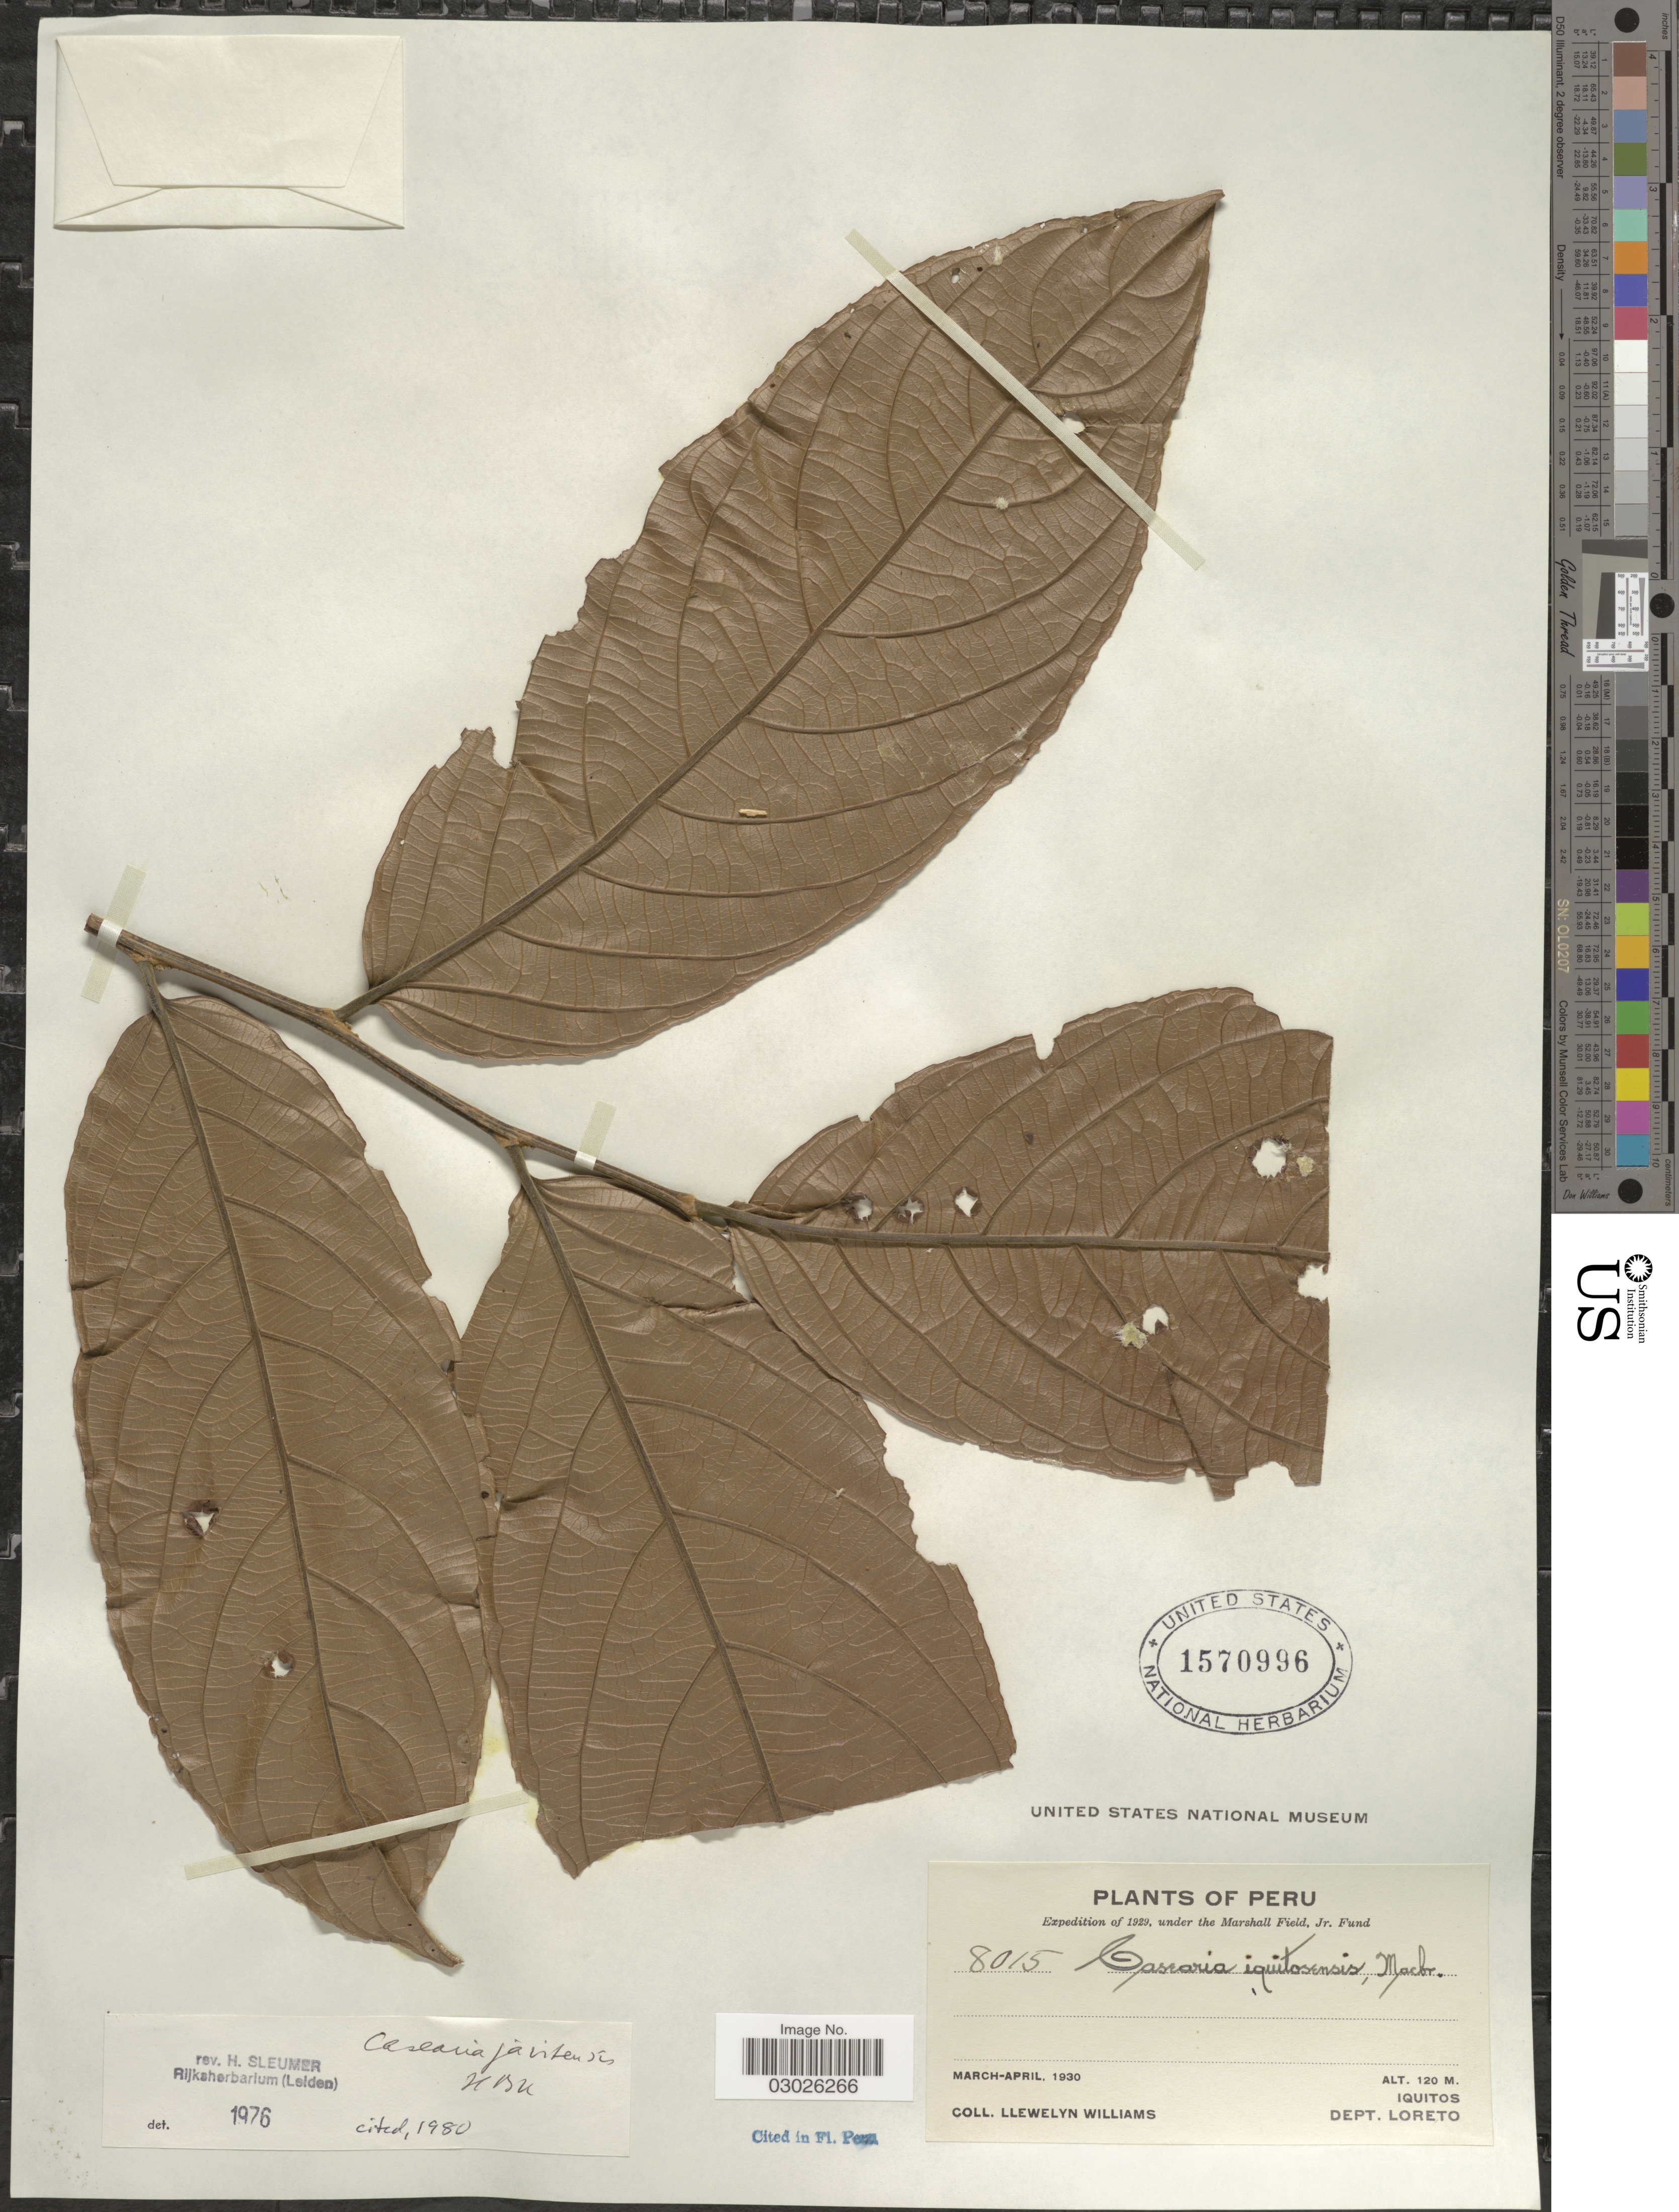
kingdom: Plantae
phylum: Tracheophyta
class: Magnoliopsida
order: Malpighiales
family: Salicaceae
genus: Piparea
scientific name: Piparea multiflora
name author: C.F. Gaertn.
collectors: Ll. Williams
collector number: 8015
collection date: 1930-03/1930-04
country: Peru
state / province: Loreto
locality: Iquitos, Dept. Loreto.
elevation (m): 120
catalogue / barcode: US 1570996